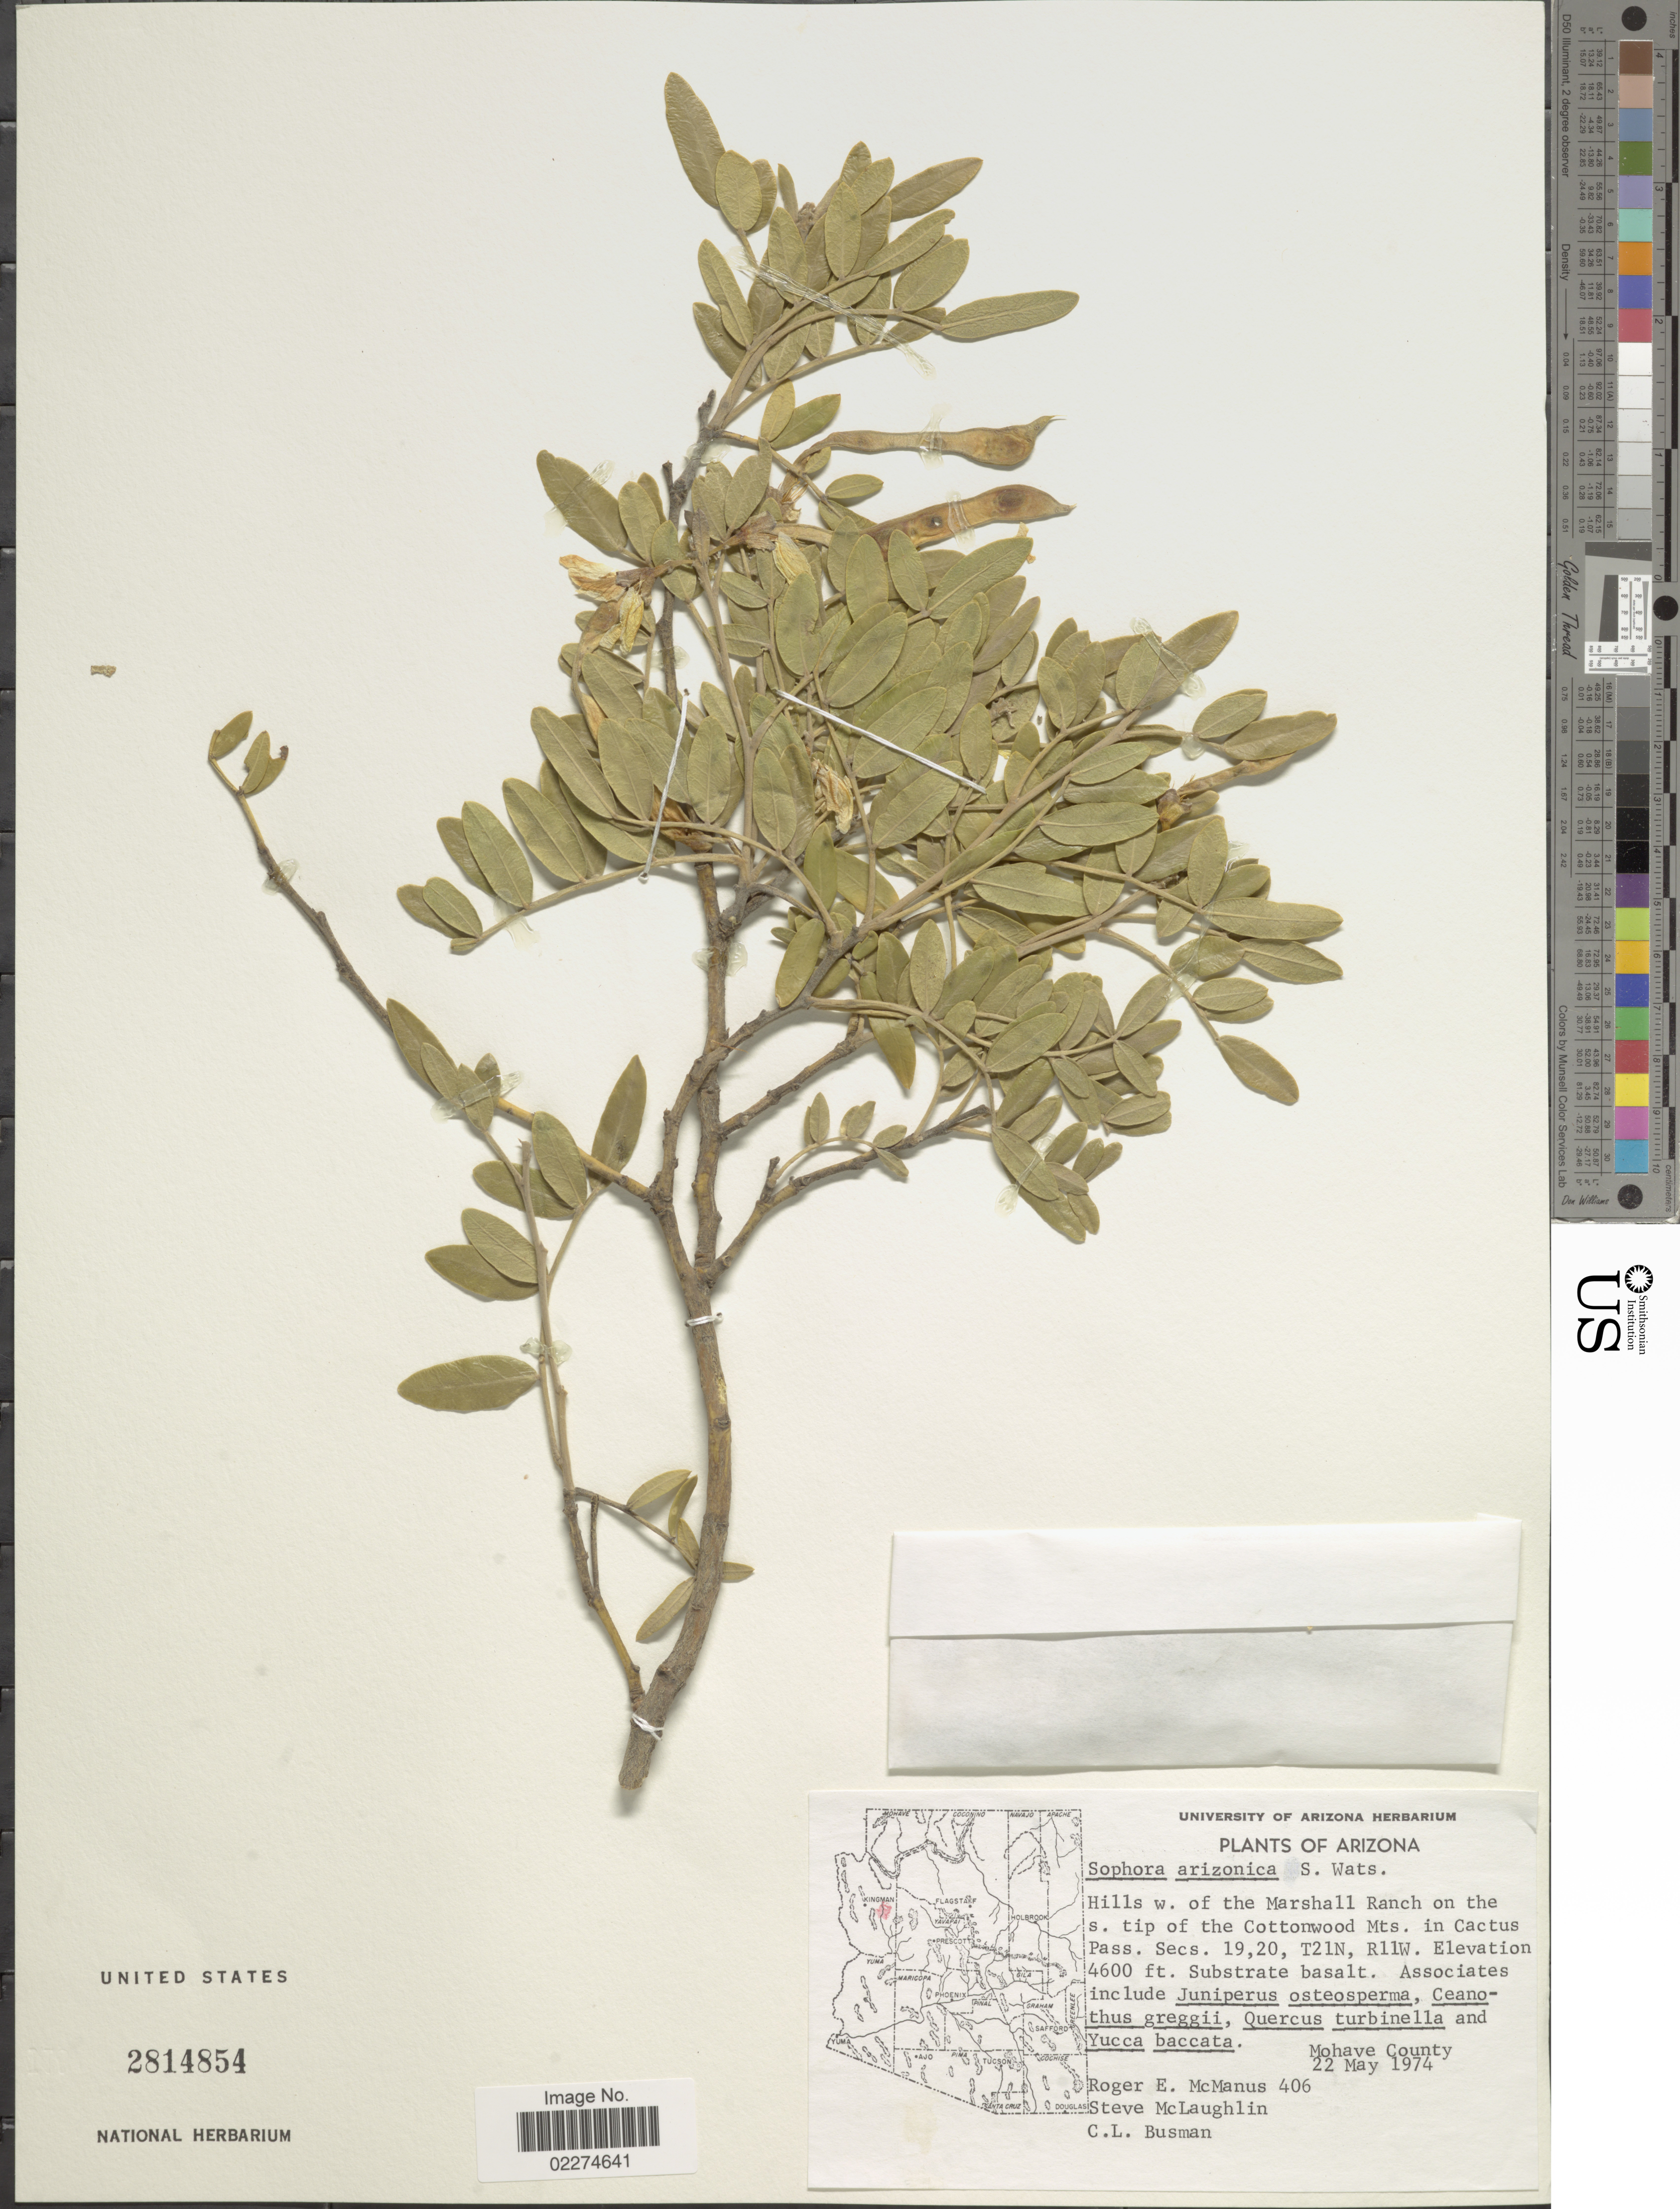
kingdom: Plantae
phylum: Tracheophyta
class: Magnoliopsida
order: Fabales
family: Fabaceae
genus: Dermatophyllum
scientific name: Dermatophyllum arizonicum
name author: (S. Watson) Vincent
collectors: R. McManus, S. McLaughlin & C. Busman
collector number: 406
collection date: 1974-05-22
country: United States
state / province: Arizona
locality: Hills w. of the Marshall Ranch on the s. tip of the Cottonwood Mts. in Cactus Pass, Secs. 19, 20, T21N, R11W, Mohave County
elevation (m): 1402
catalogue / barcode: US 2814854